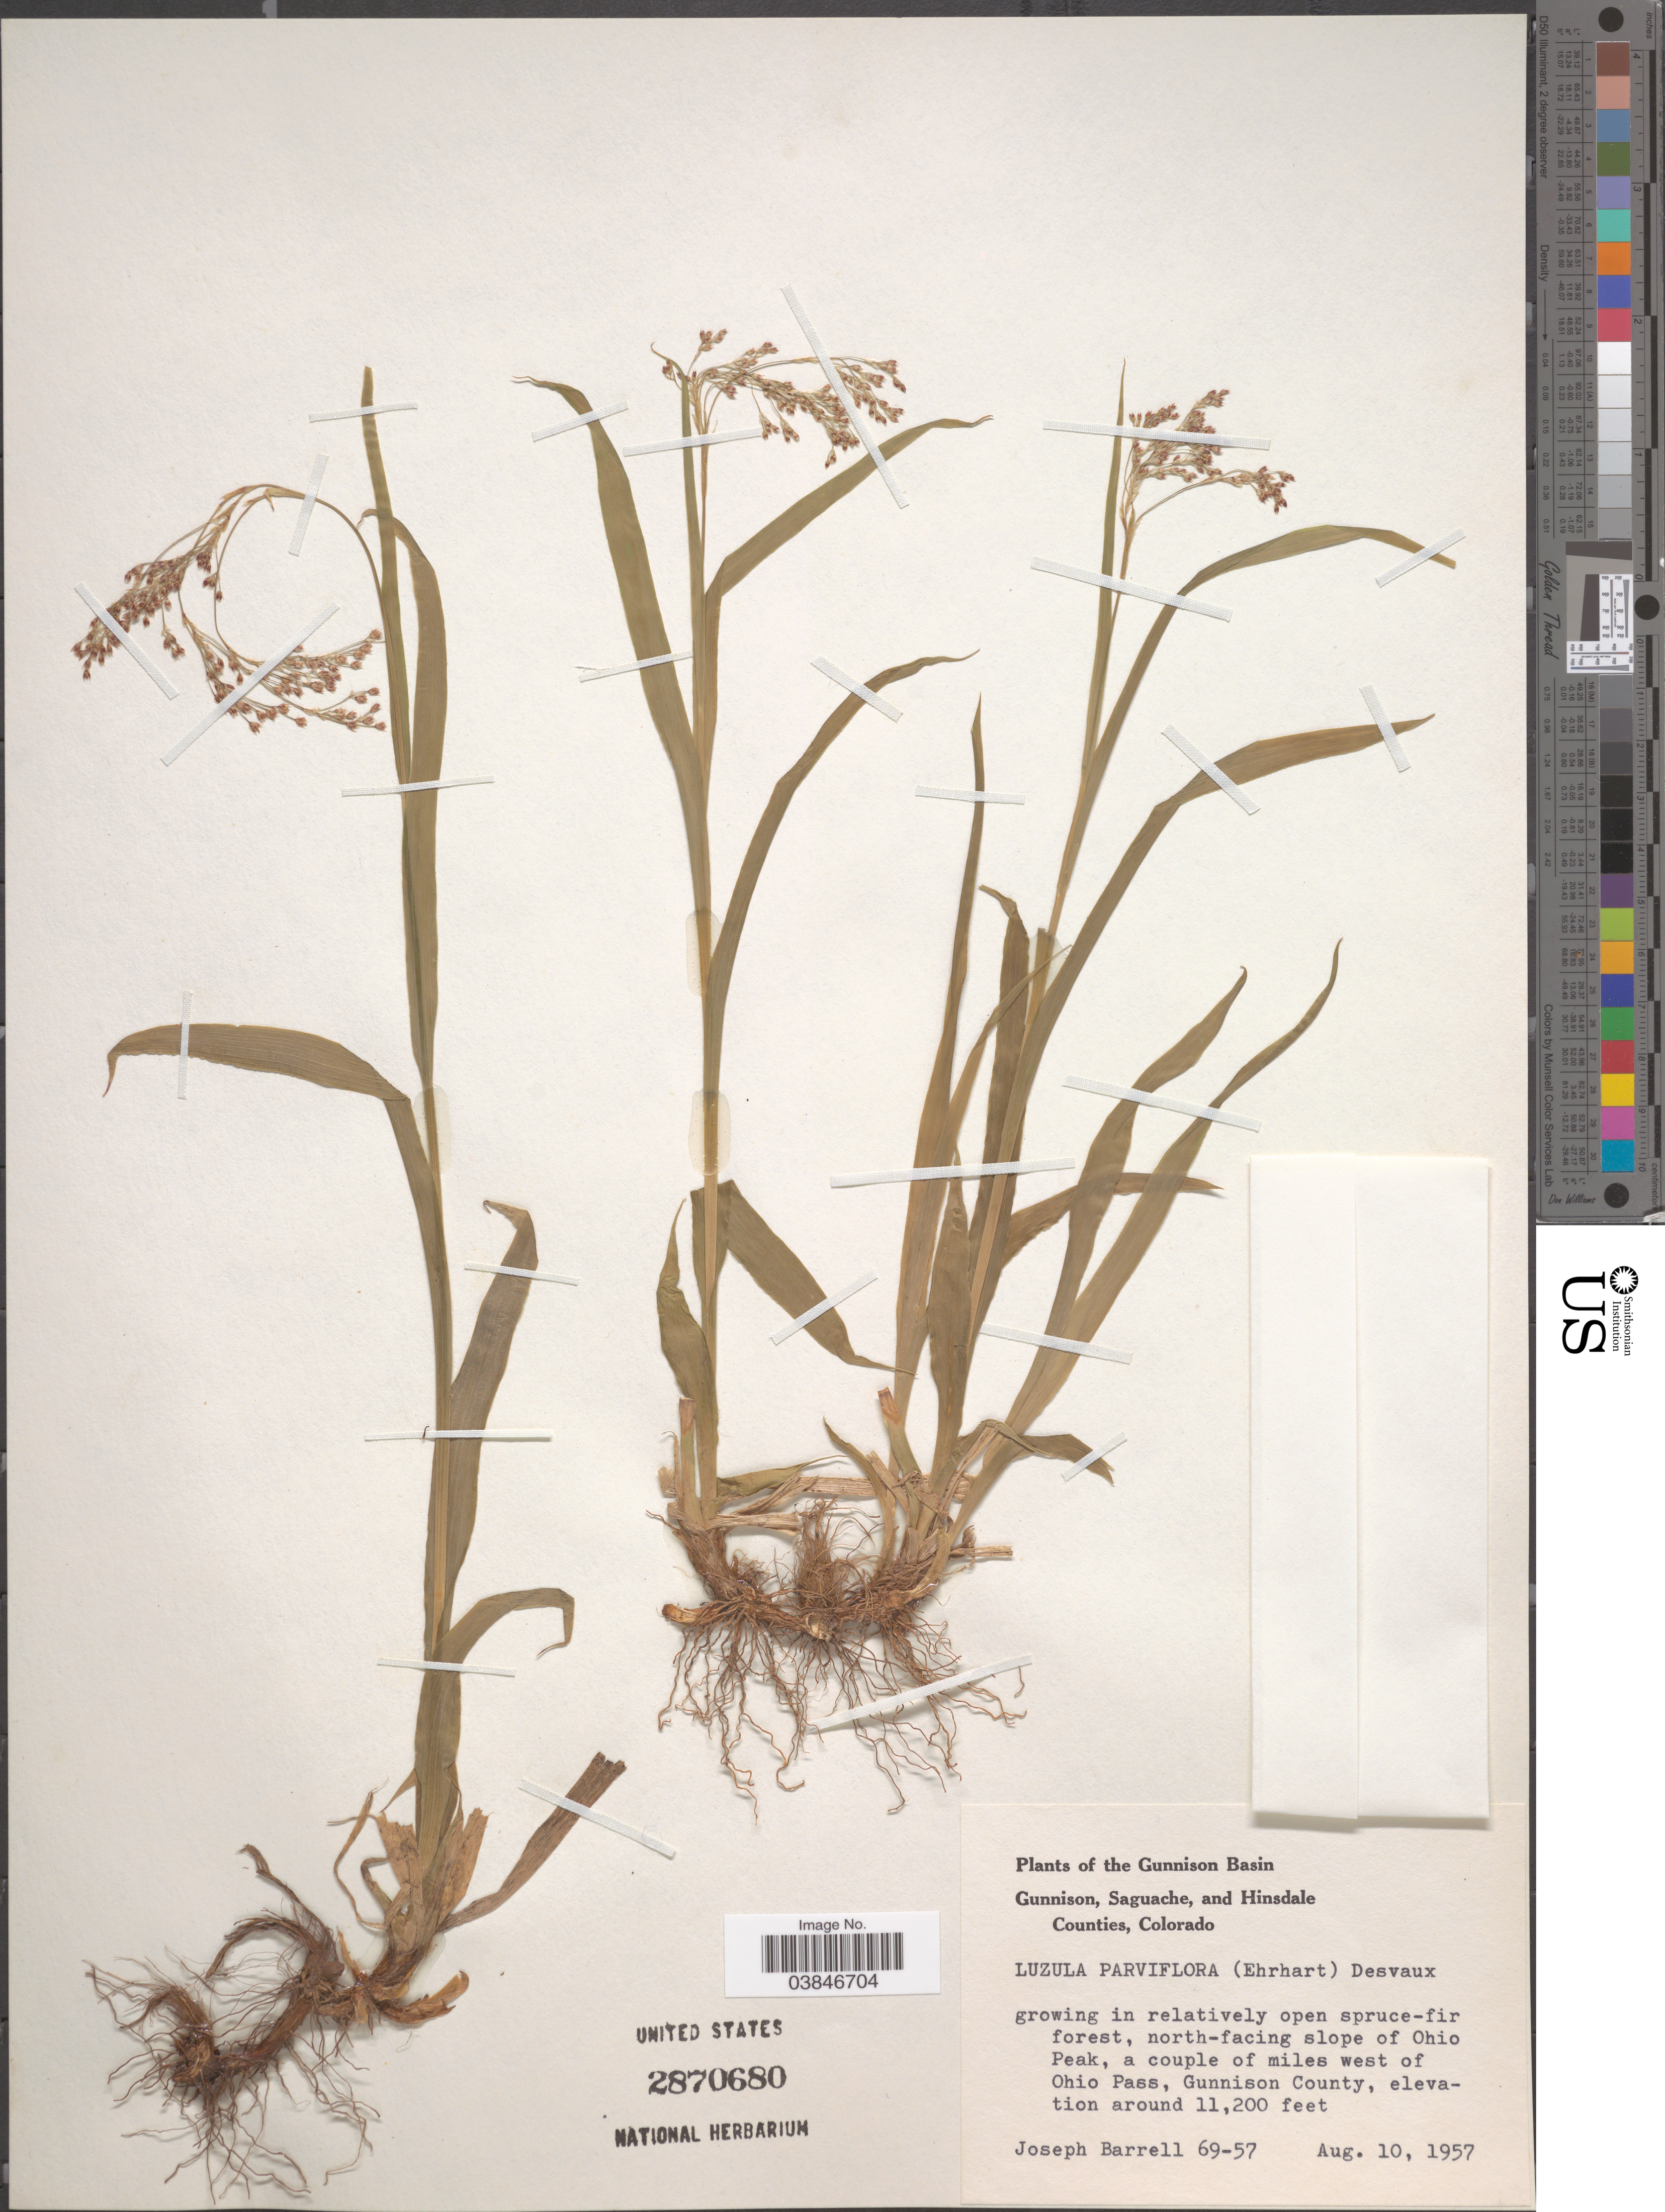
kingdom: Plantae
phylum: Tracheophyta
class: Liliopsida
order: Poales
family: Juncaceae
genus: Luzula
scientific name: Luzula parviflora subsp. parviflora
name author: (Ehrh.) Desv.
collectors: J. Barrell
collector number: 69-57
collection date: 1957-08-10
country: United States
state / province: Colorado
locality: The Gunnison Basin. North-facing slope of Ohio Peak, a couple of miles west of Ohio Pass, Gunnison County.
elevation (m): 3414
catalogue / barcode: US 2870680